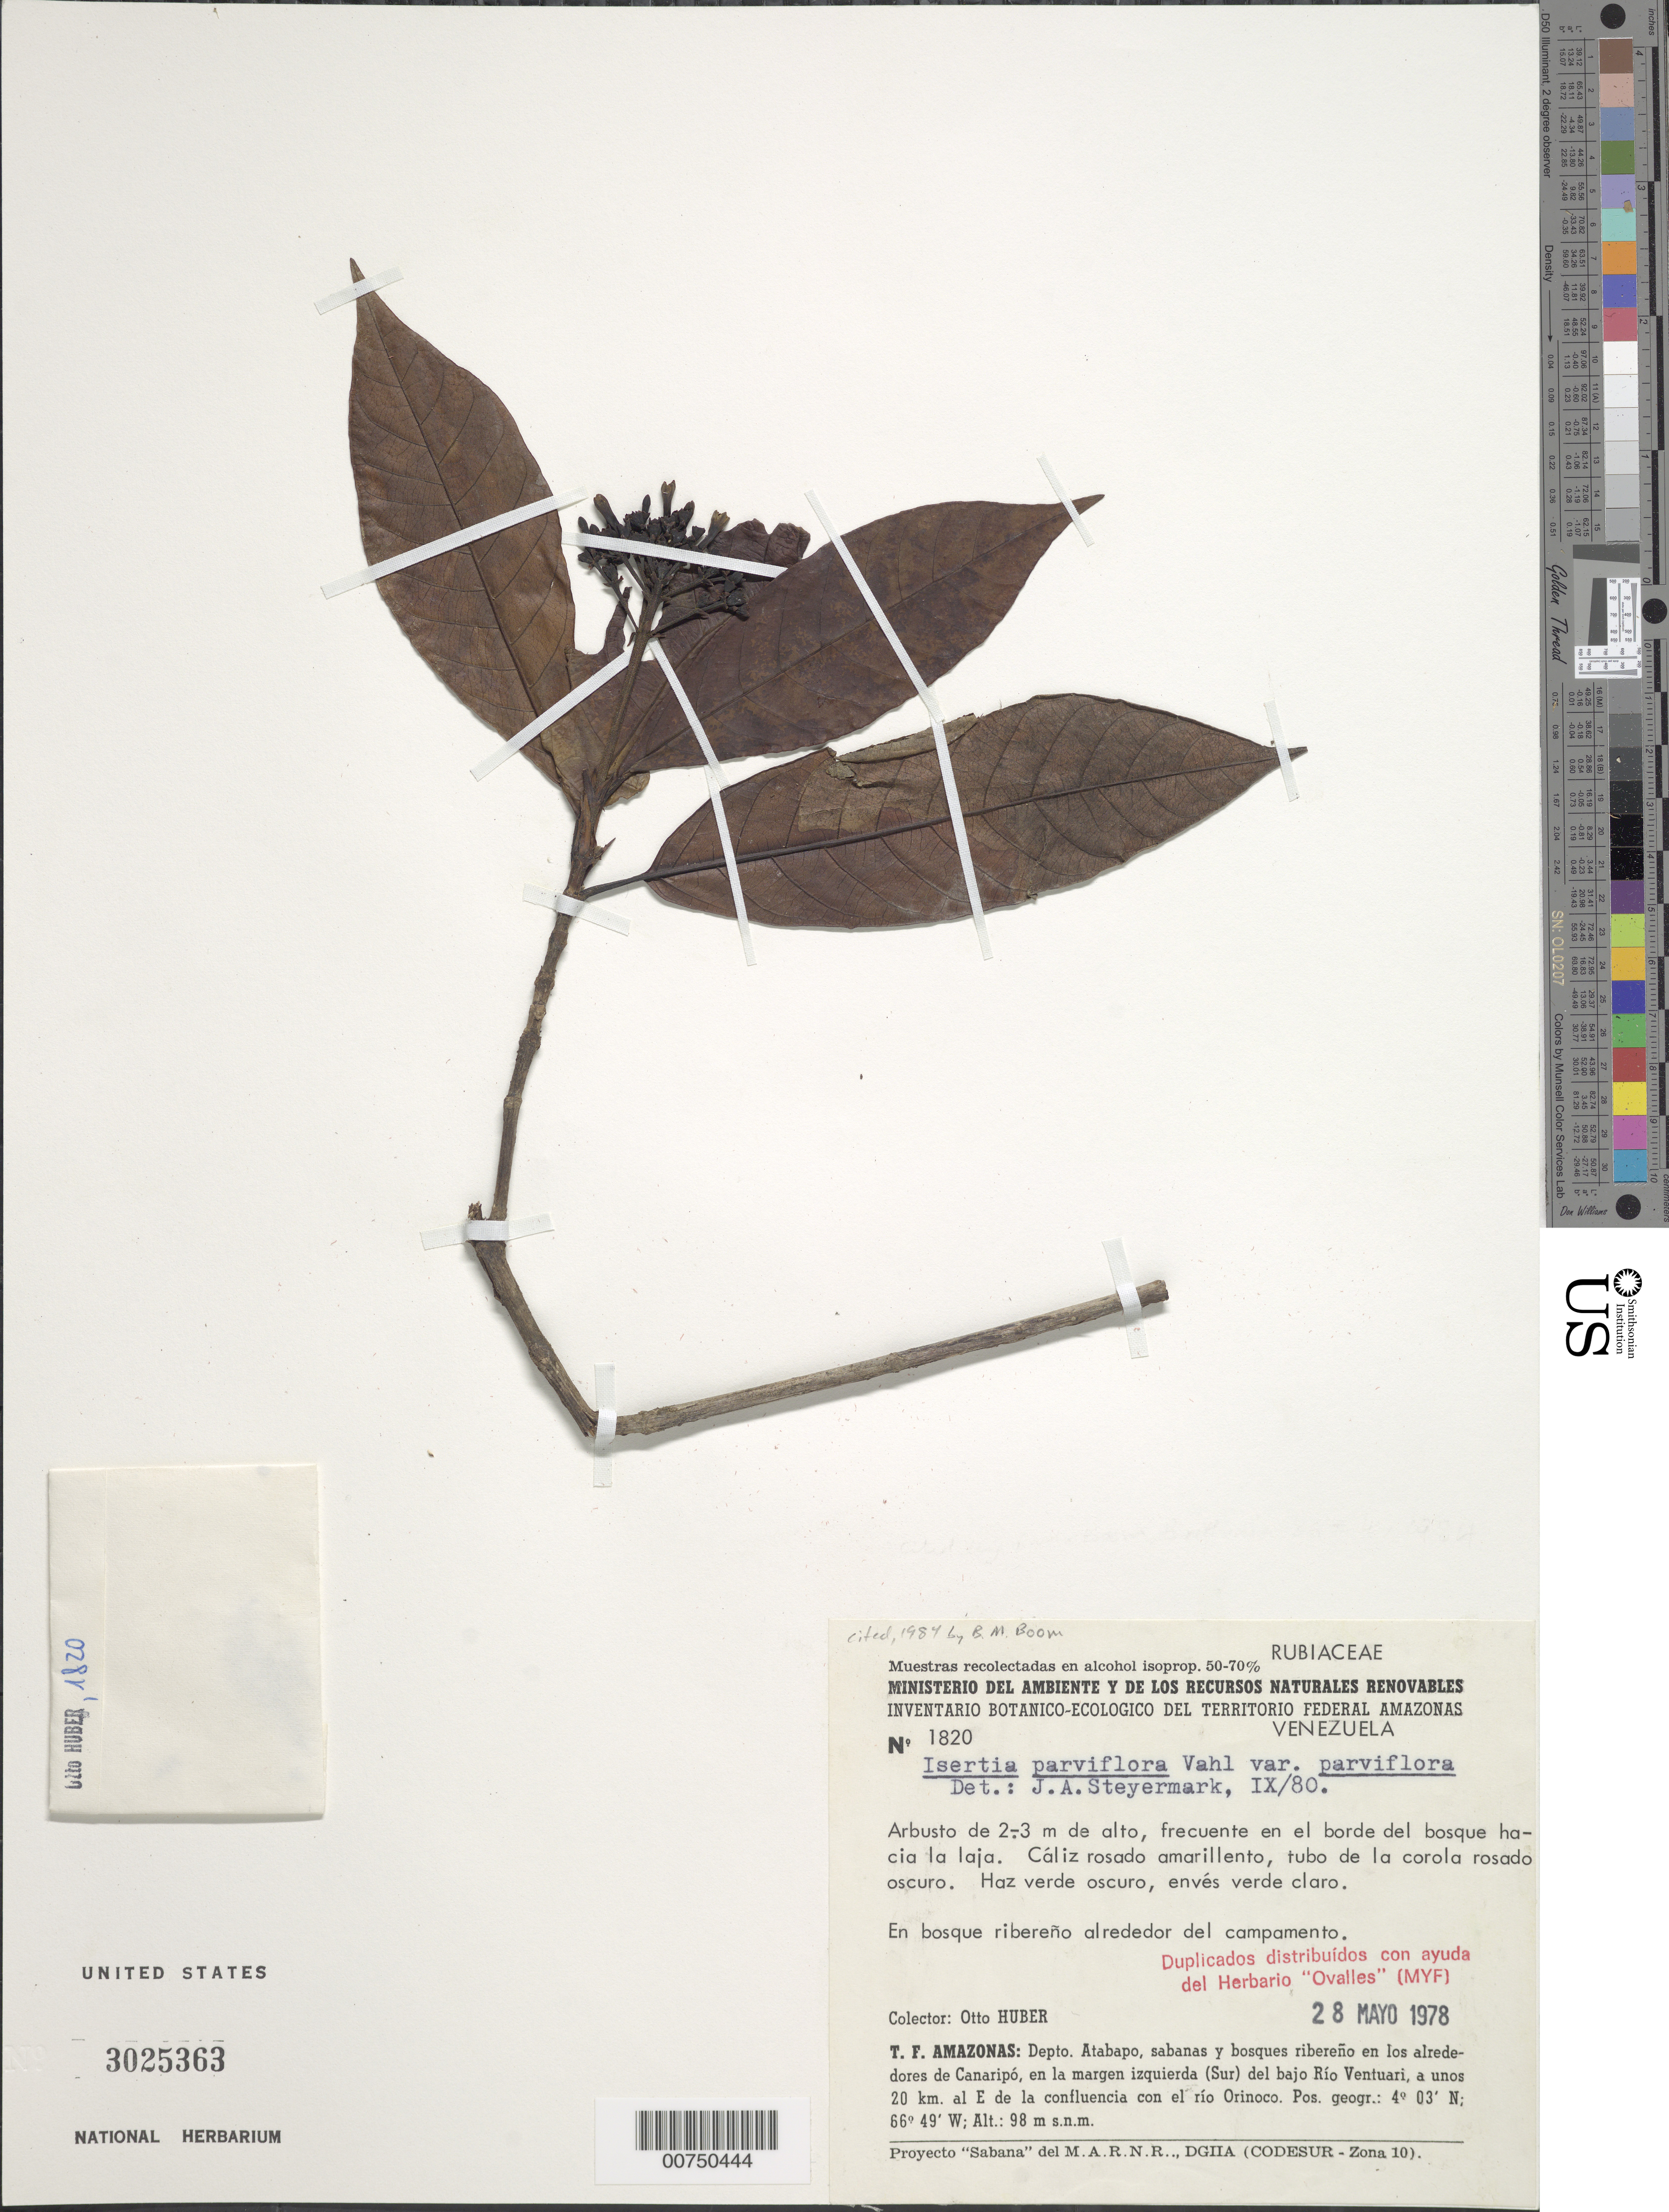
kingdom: Plantae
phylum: Tracheophyta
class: Magnoliopsida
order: Gentianales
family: Rubiaceae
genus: Isertia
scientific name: Isertia parviflora var. parviflora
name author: Vahl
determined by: Steyermark, Julian A., (VEN)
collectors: O. Huber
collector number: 1820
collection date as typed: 28-May-78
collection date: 1978-05-28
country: Venezuela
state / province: Amazonas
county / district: Atabapo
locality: Canaripó, margen izquierdo de Río Ventuari, 20 km E de la confluencia con el Río Orinoco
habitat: Bosque ribereno alredededor del campamento; borde del bosque hacia la laja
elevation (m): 98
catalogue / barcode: US 3025363